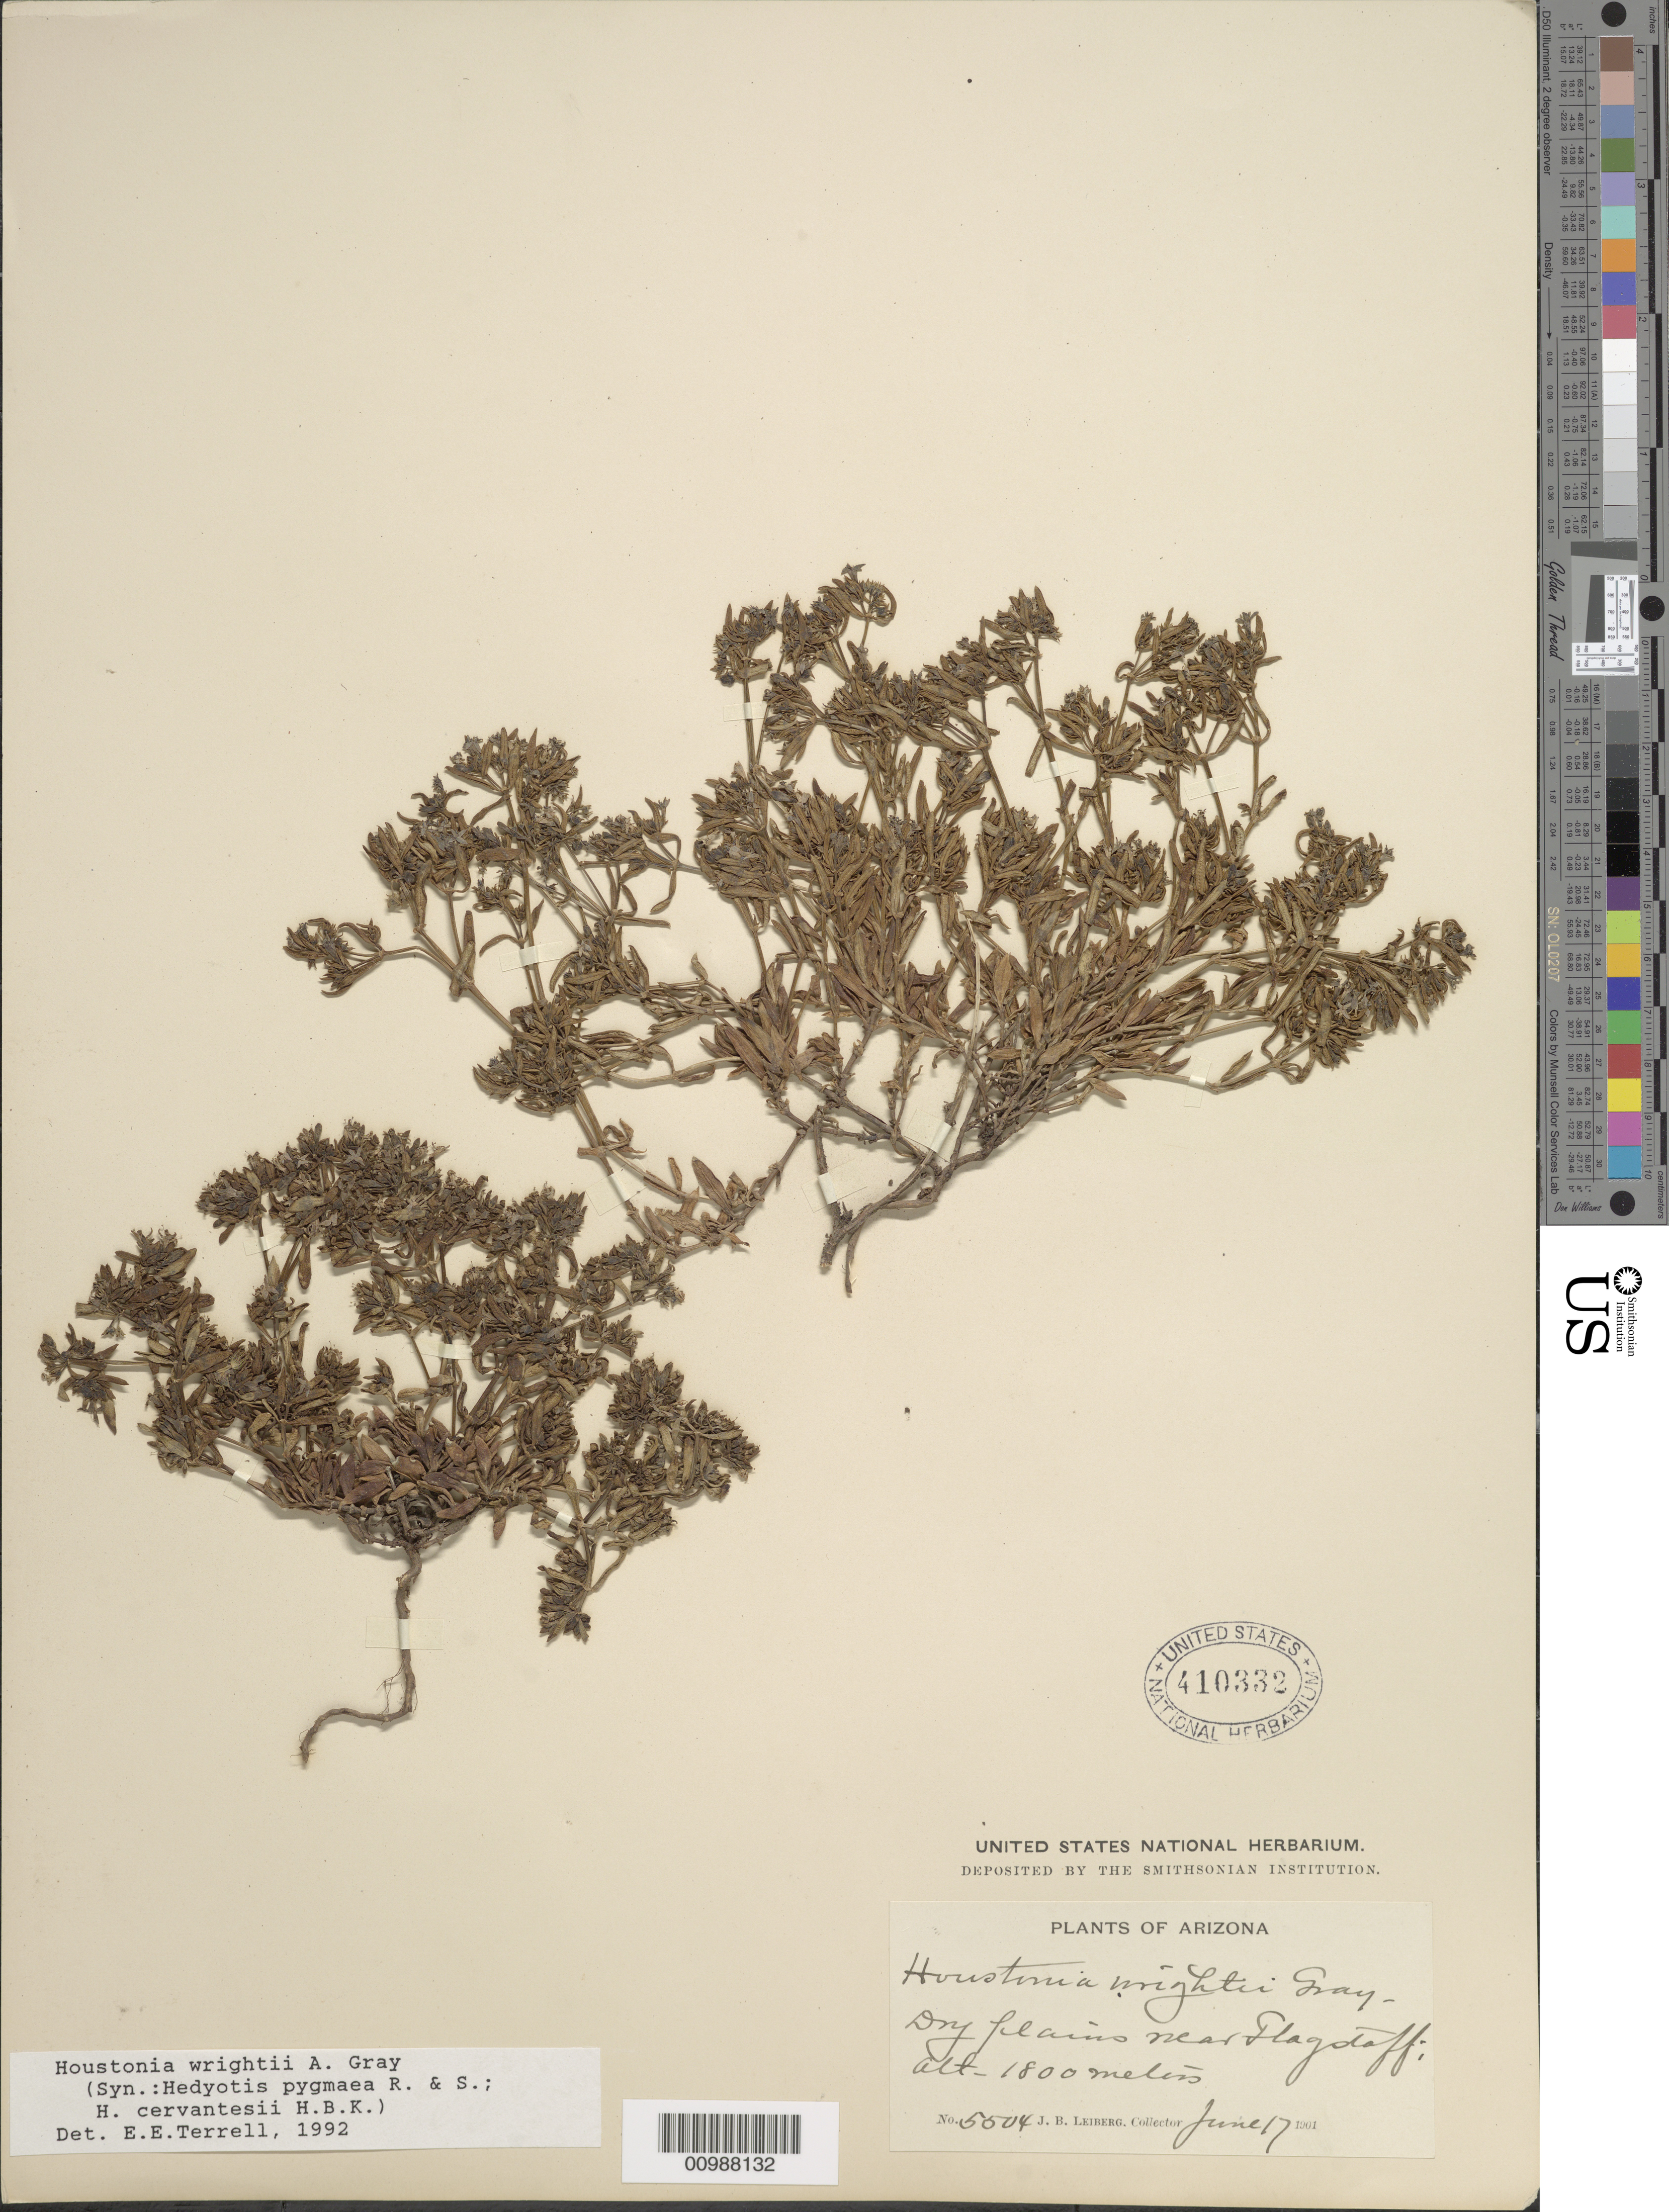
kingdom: Plantae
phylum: Tracheophyta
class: Magnoliopsida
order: Gentianales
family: Rubiaceae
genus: Houstonia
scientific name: Houstonia wrightii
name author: (A. Gray) A. Gray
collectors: J. Leiberg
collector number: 5504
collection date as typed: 17 Jun 1901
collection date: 1901-06-17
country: United States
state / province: Arizona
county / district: Coconino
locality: Dry plains near Flagstaff.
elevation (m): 1800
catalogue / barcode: US 410332